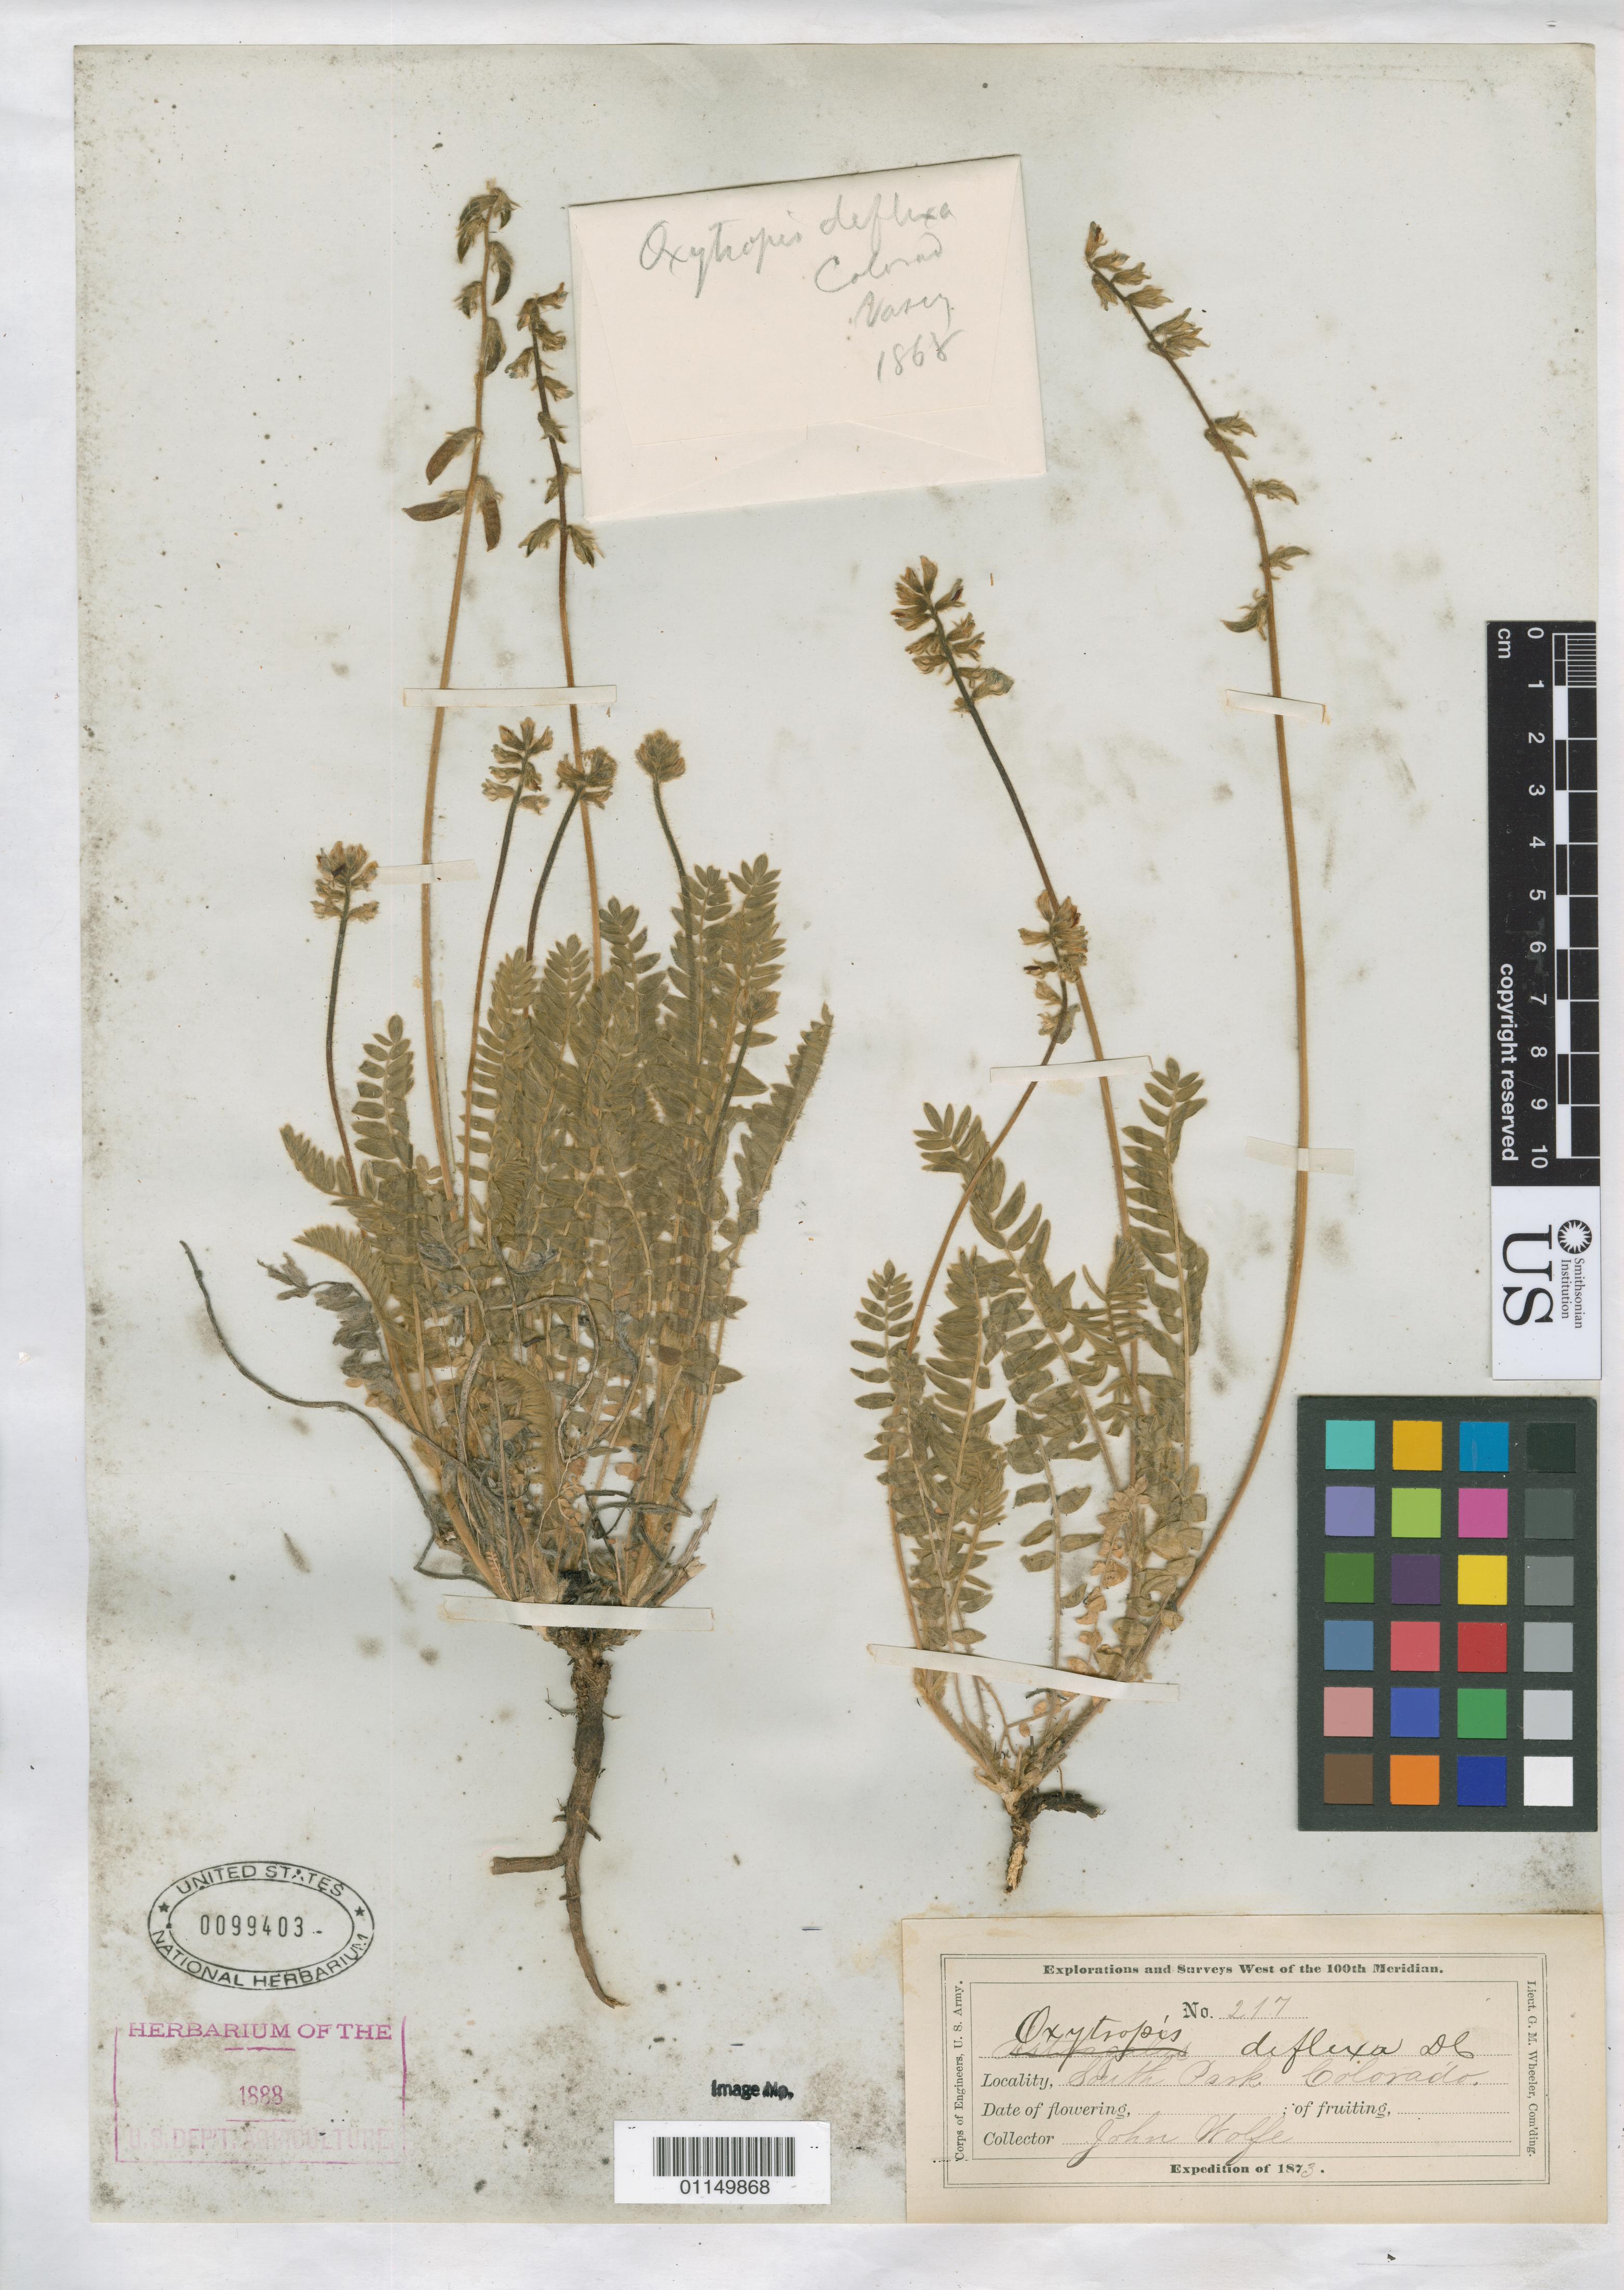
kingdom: Plantae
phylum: Tracheophyta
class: Magnoliopsida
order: Fabales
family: Fabaceae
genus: Oxytropis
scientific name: Oxytropis deflexa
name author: (Pall.) DC.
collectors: J. Wolf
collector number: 217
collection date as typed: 1873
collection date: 1873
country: United States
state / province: Colorado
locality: South Park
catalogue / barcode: US 99403